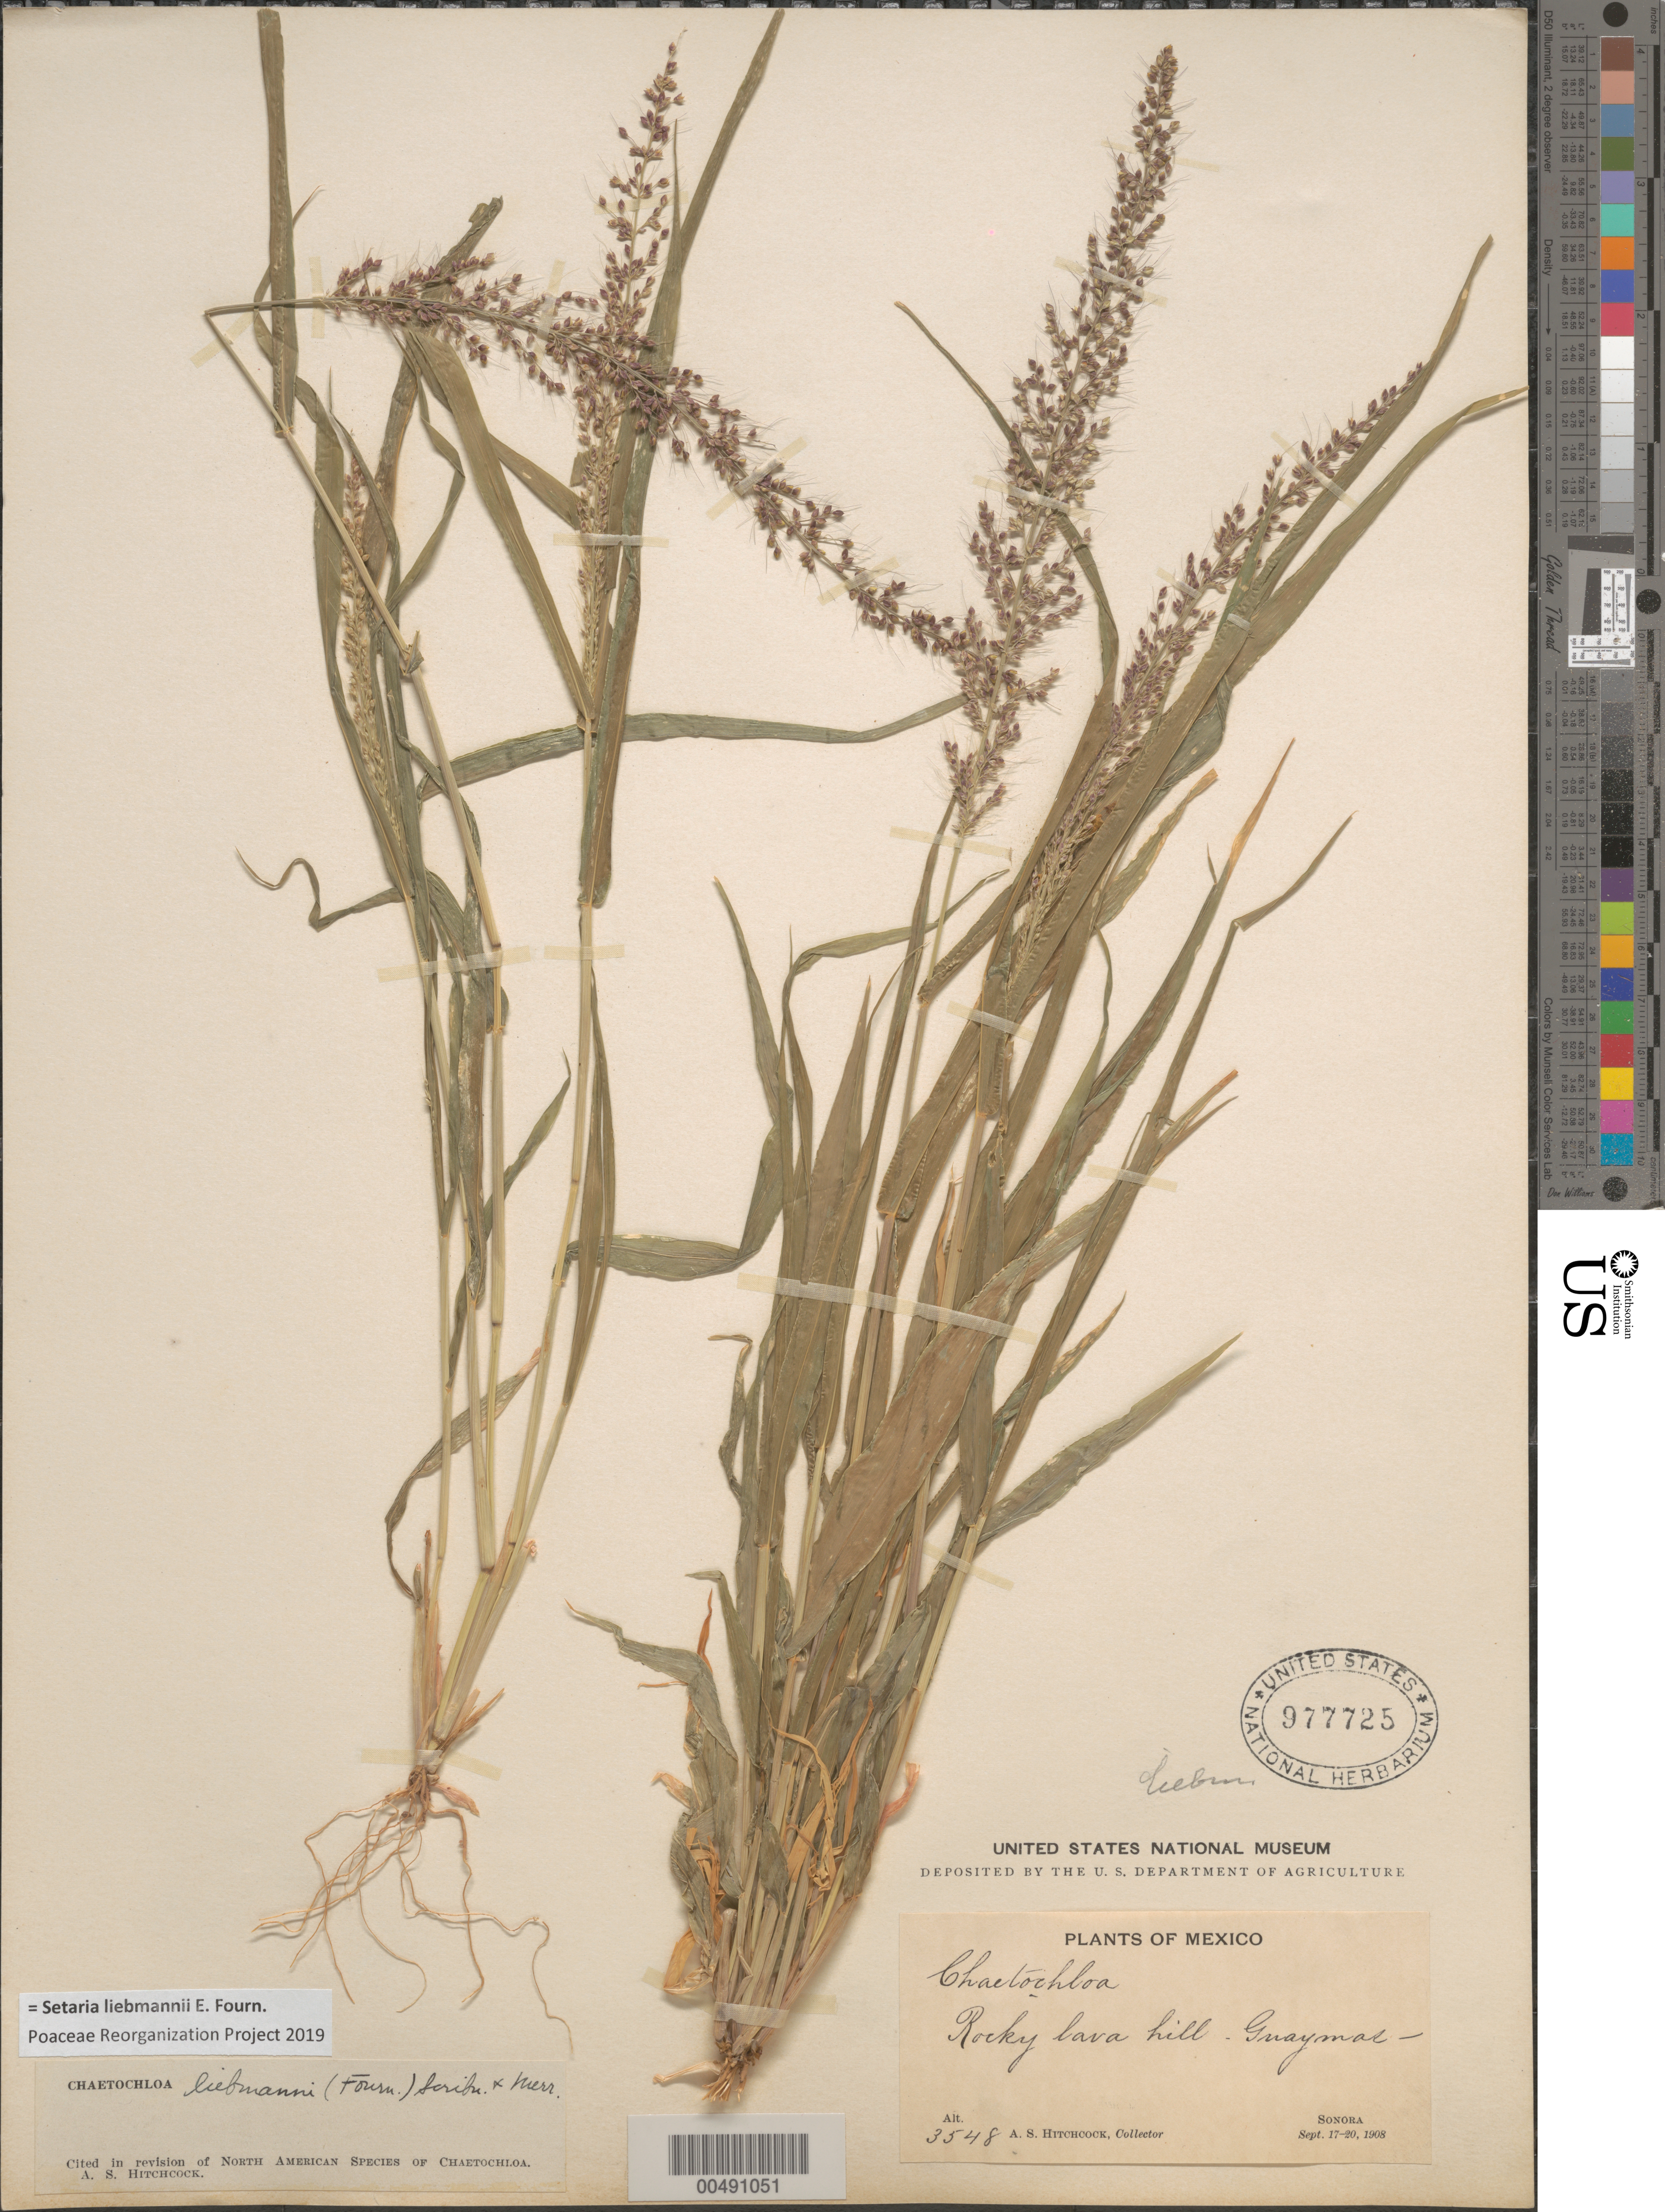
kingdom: Plantae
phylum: Tracheophyta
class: Liliopsida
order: Poales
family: Poaceae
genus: Setaria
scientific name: Setaria liebmannii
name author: E. Fourn.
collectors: A. S. Hitchcock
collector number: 3548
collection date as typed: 17 Sep 1908 to 20 Sep 1908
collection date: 1908-09-17/1908-09-20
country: Mexico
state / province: Sonora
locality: Guaymas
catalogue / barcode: US 977725